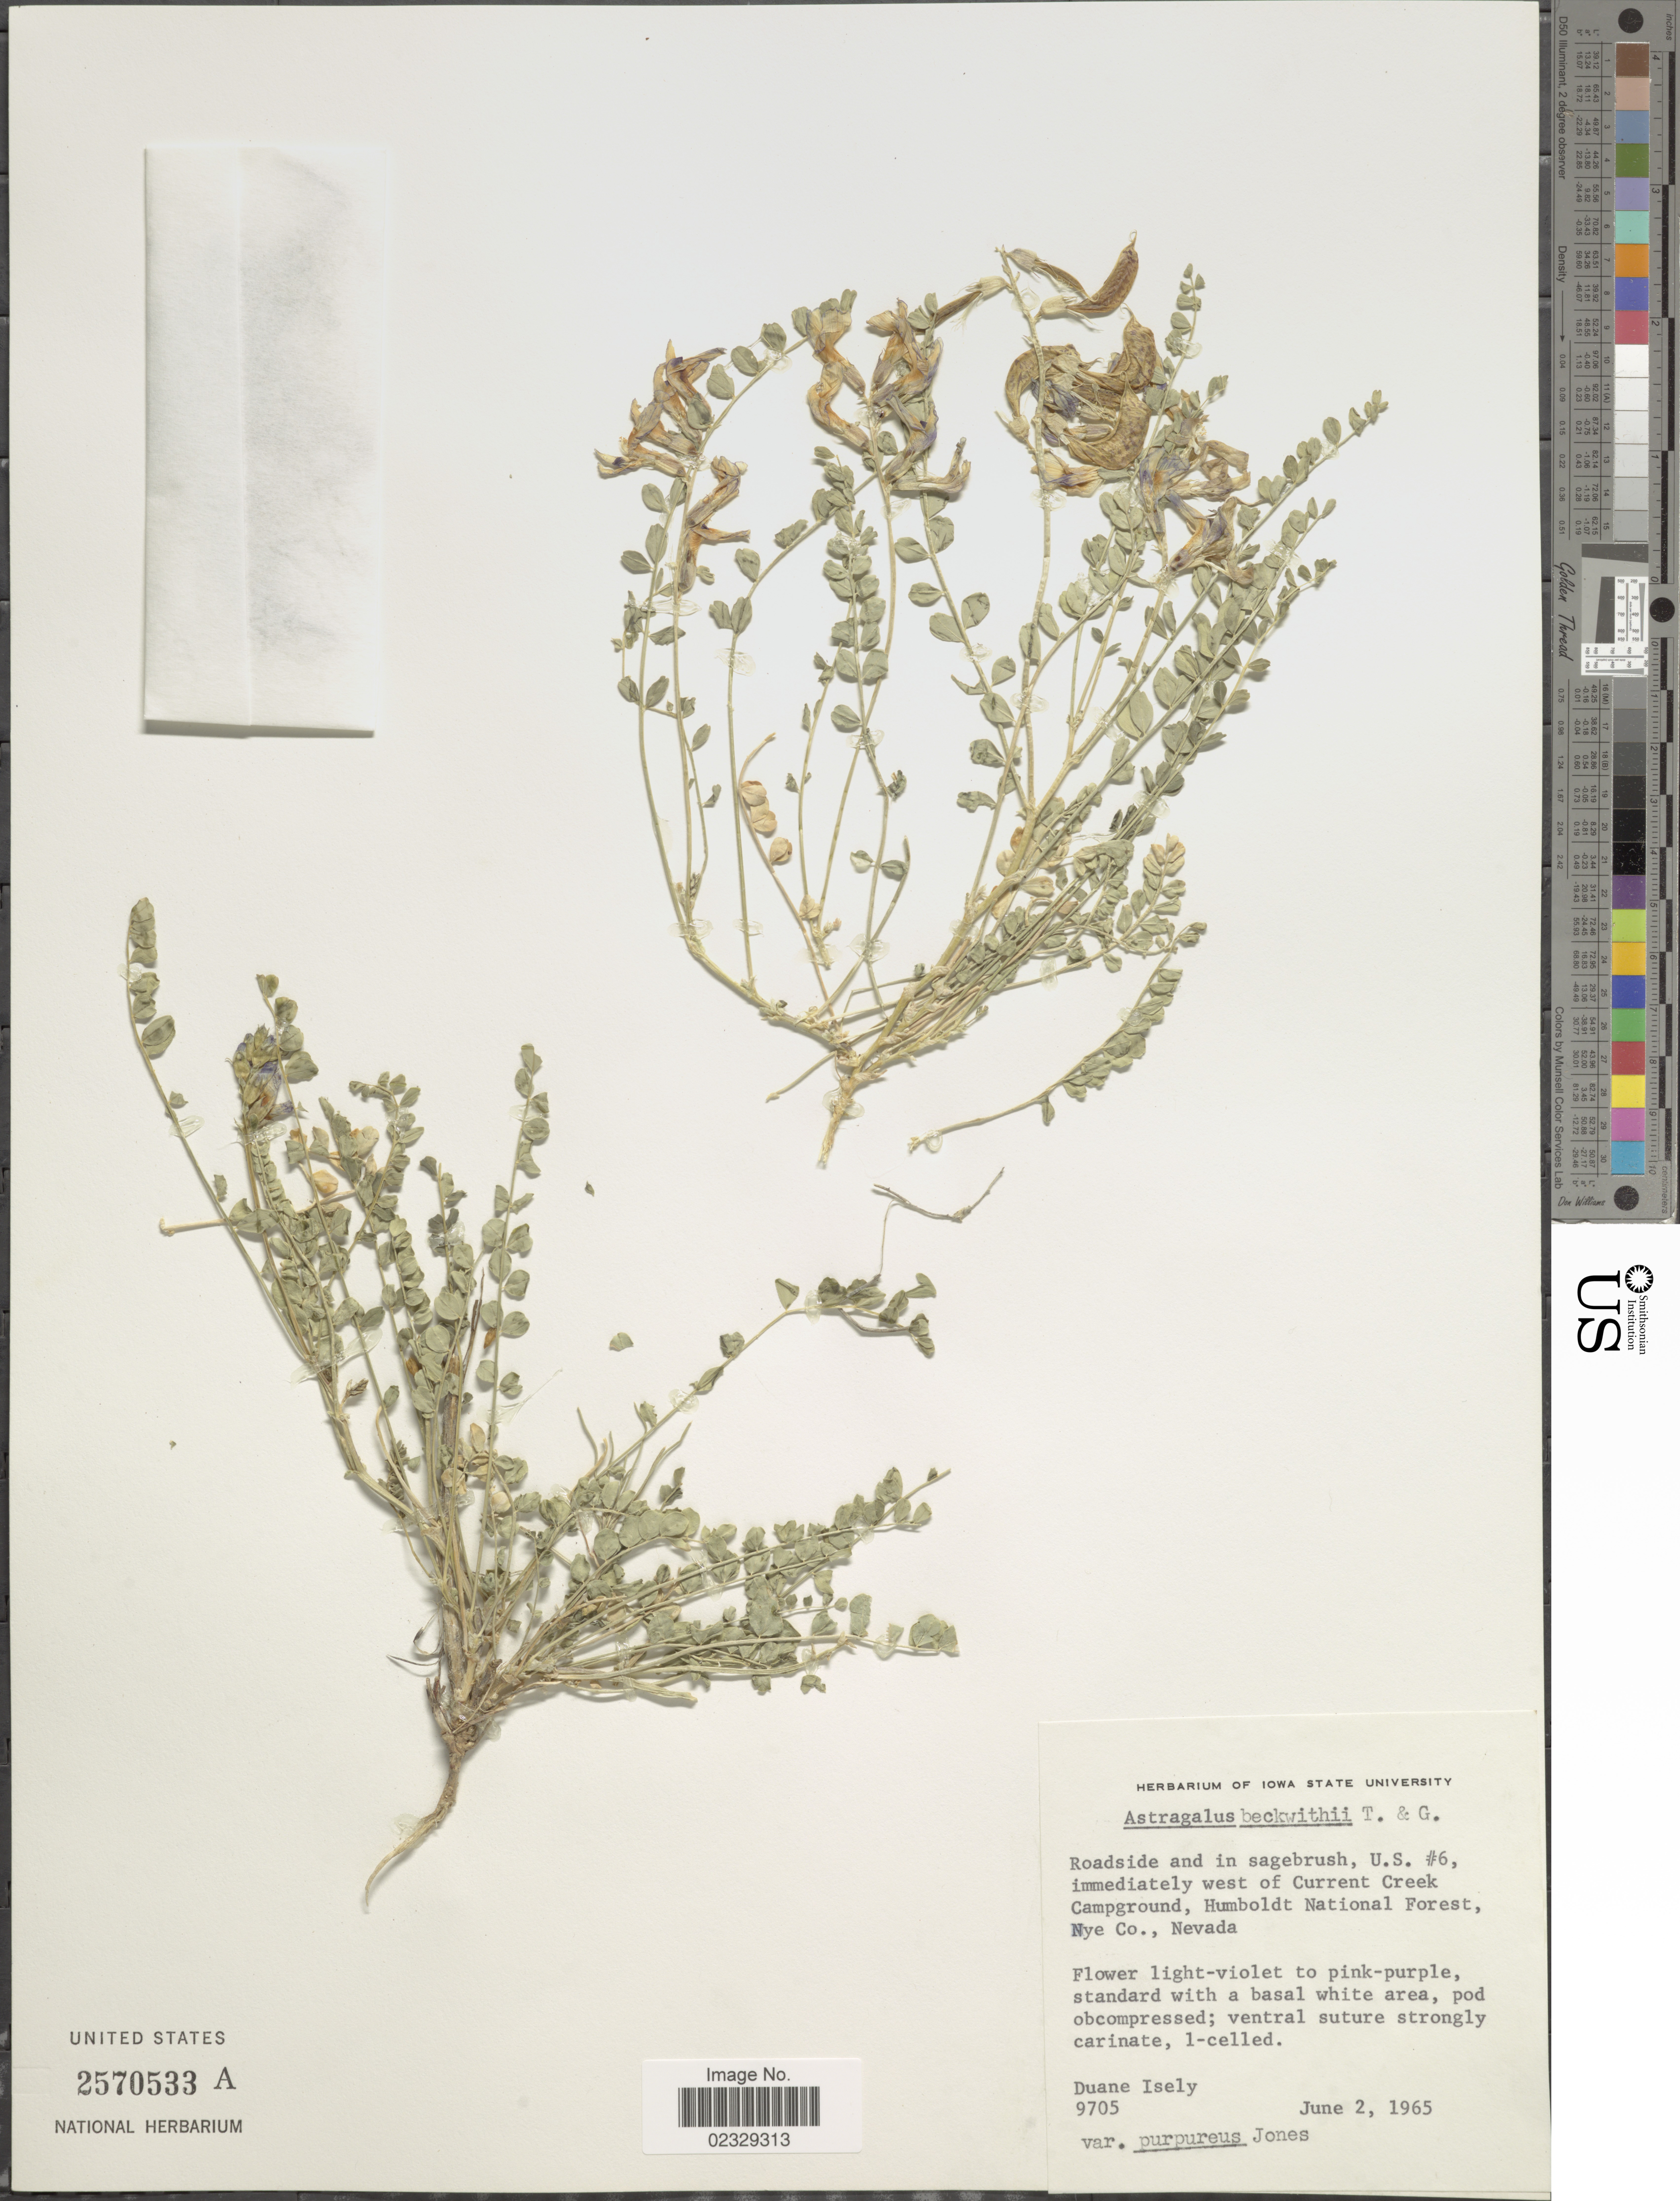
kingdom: Plantae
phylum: Tracheophyta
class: Magnoliopsida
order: Fabales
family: Fabaceae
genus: Astragalus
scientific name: Astragalus beckwithii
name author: Torr. & A. Gray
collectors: D. Isely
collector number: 9705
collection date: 1965-06-02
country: United States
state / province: Nevada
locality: Roadside and in sagebrush, U.S. #6, immediately west of Current Creek Campground, Humboldt National Forest, Nye Co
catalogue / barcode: US 2570533A